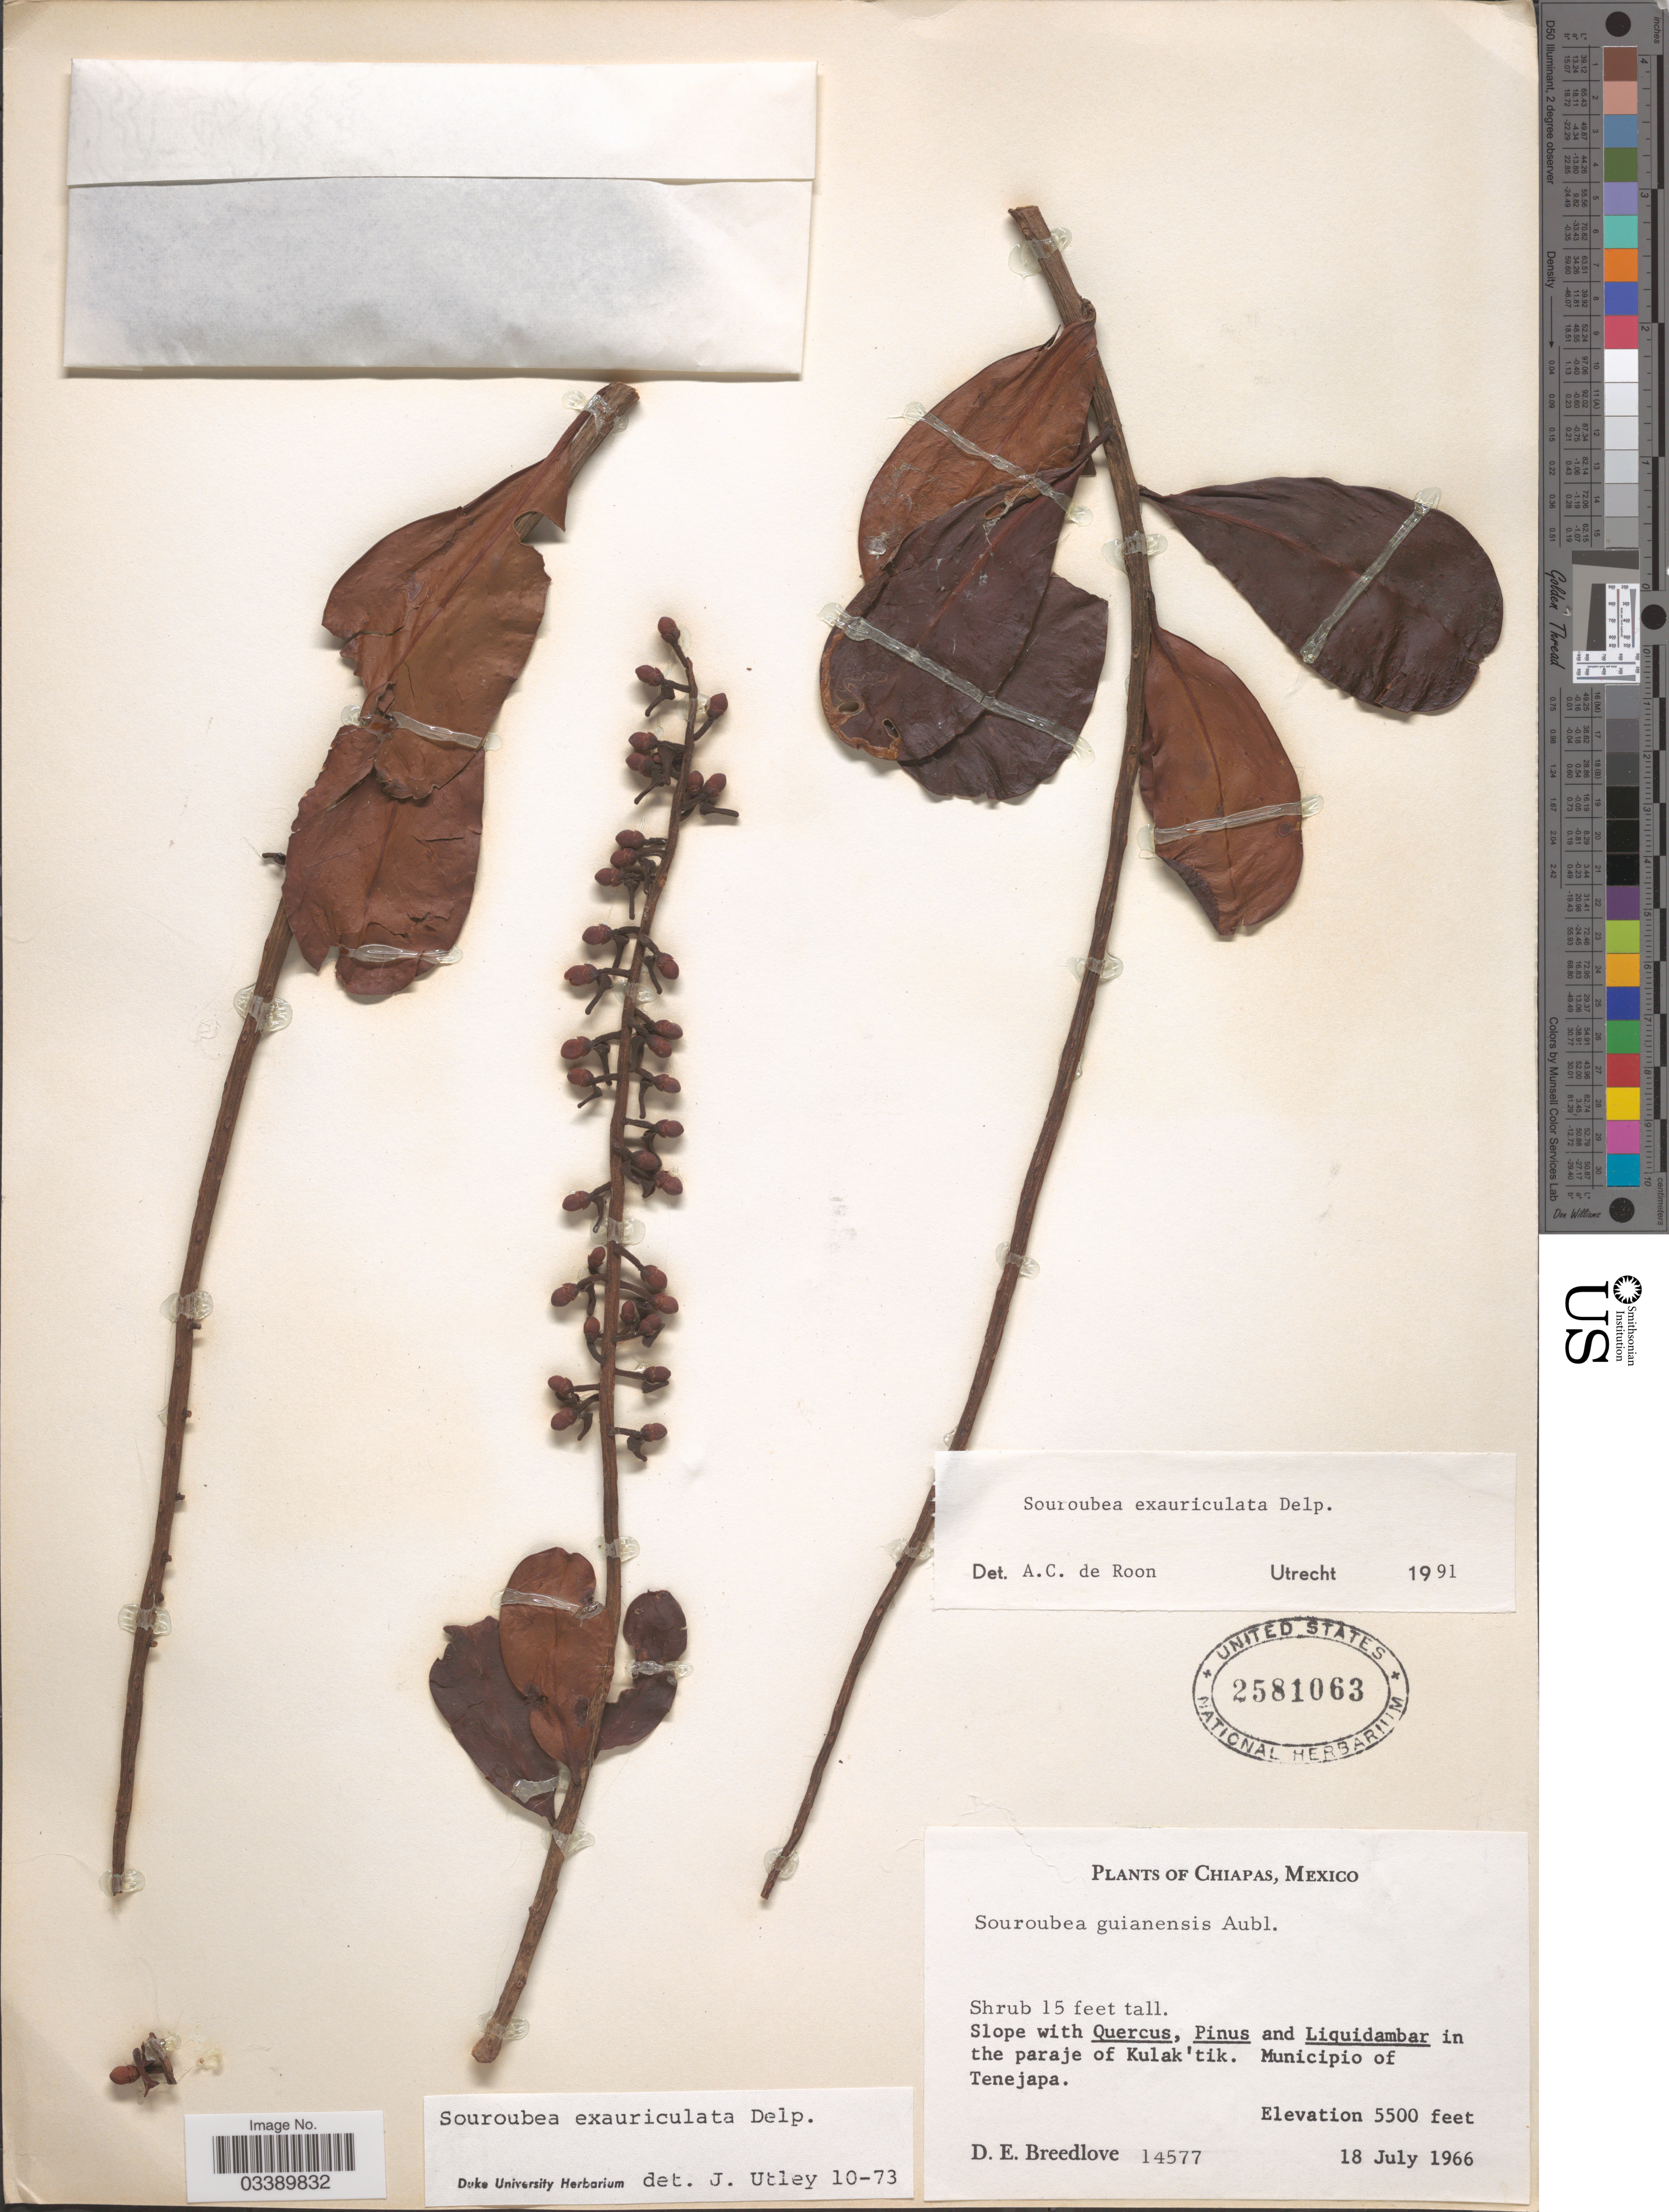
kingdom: Plantae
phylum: Tracheophyta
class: Magnoliopsida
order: Ericales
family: Marcgraviaceae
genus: Souroubea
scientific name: Souroubea exauriculata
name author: Delpino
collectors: D. E. Breedlove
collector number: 14577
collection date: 1966-07-18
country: Mexico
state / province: Chiapas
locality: In the paraje of Kulak'tik. Municipio of Tenejapa.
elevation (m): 1676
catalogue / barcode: US 2581063